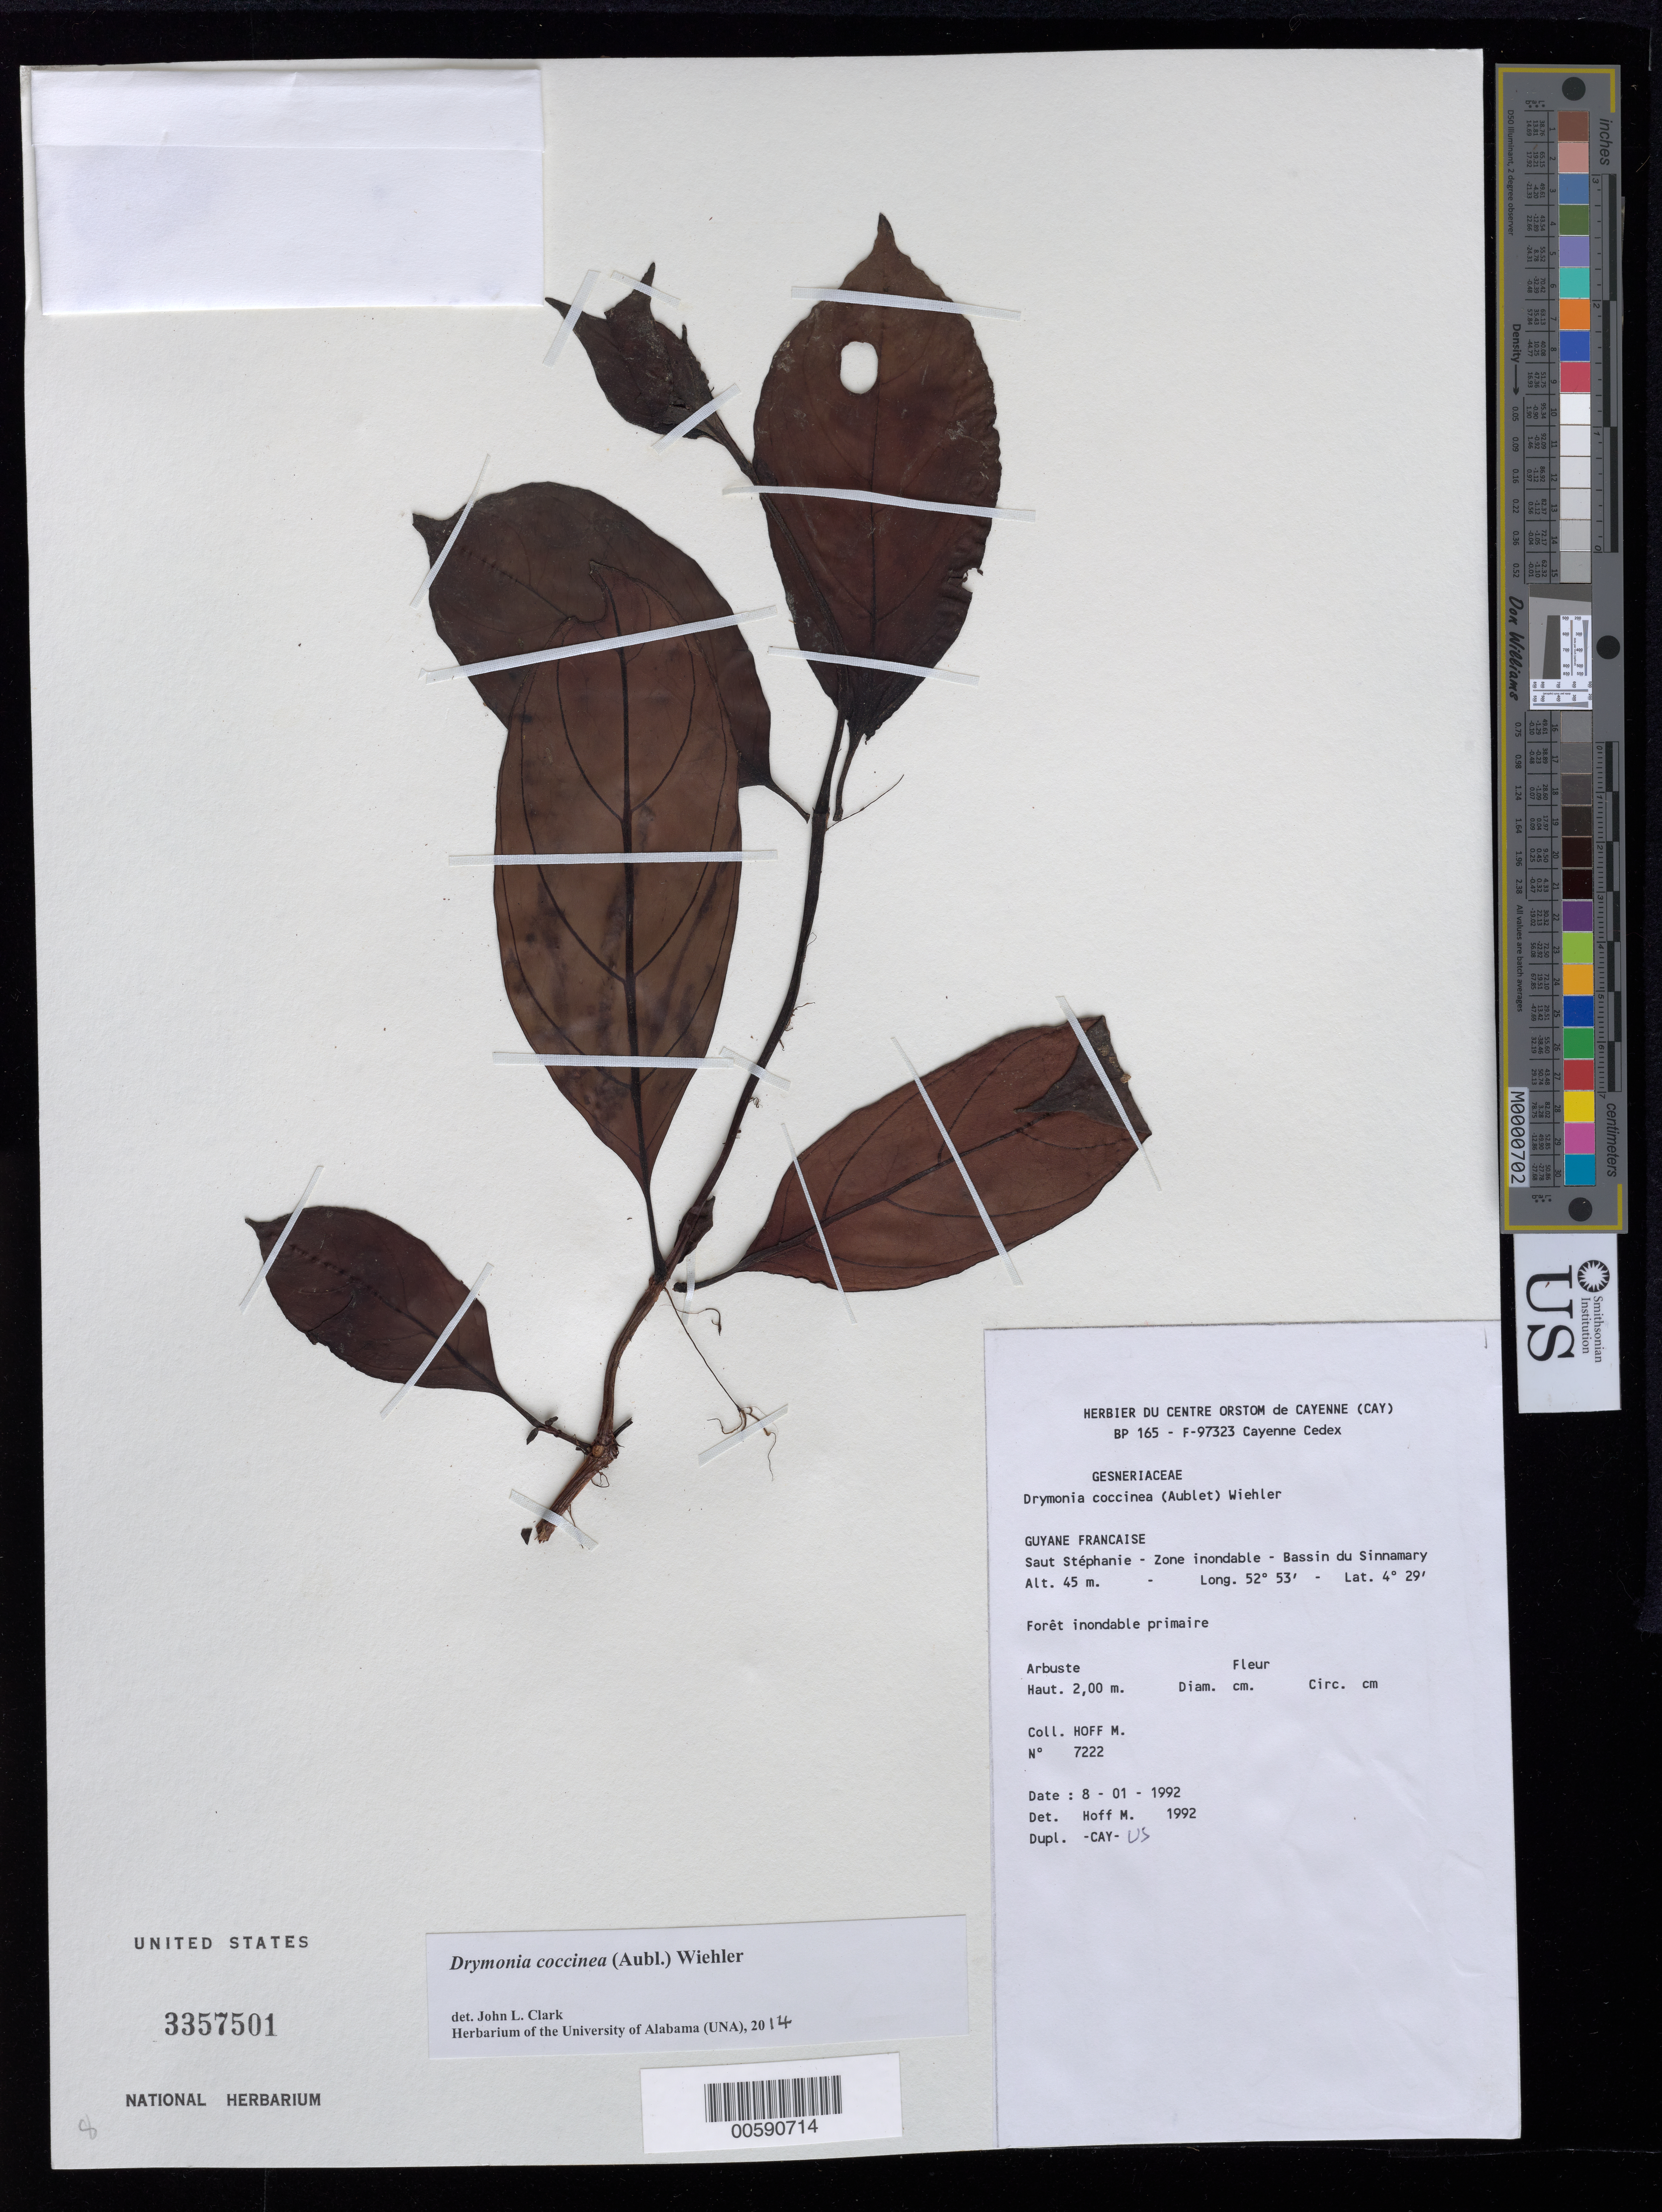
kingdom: Plantae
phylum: Tracheophyta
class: Magnoliopsida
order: Lamiales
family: Gesneriaceae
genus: Drymonia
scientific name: Drymonia coccinea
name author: (Aubl.) Wiehler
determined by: Hoff, M.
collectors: M. Hoff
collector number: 7222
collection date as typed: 08 Jan 1992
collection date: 1992-01-08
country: French Guiana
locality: Saut Stéphanie, zone inondable, bassin du Sinnamary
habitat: Forêt inondable primaire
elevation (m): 45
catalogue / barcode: US 3357501